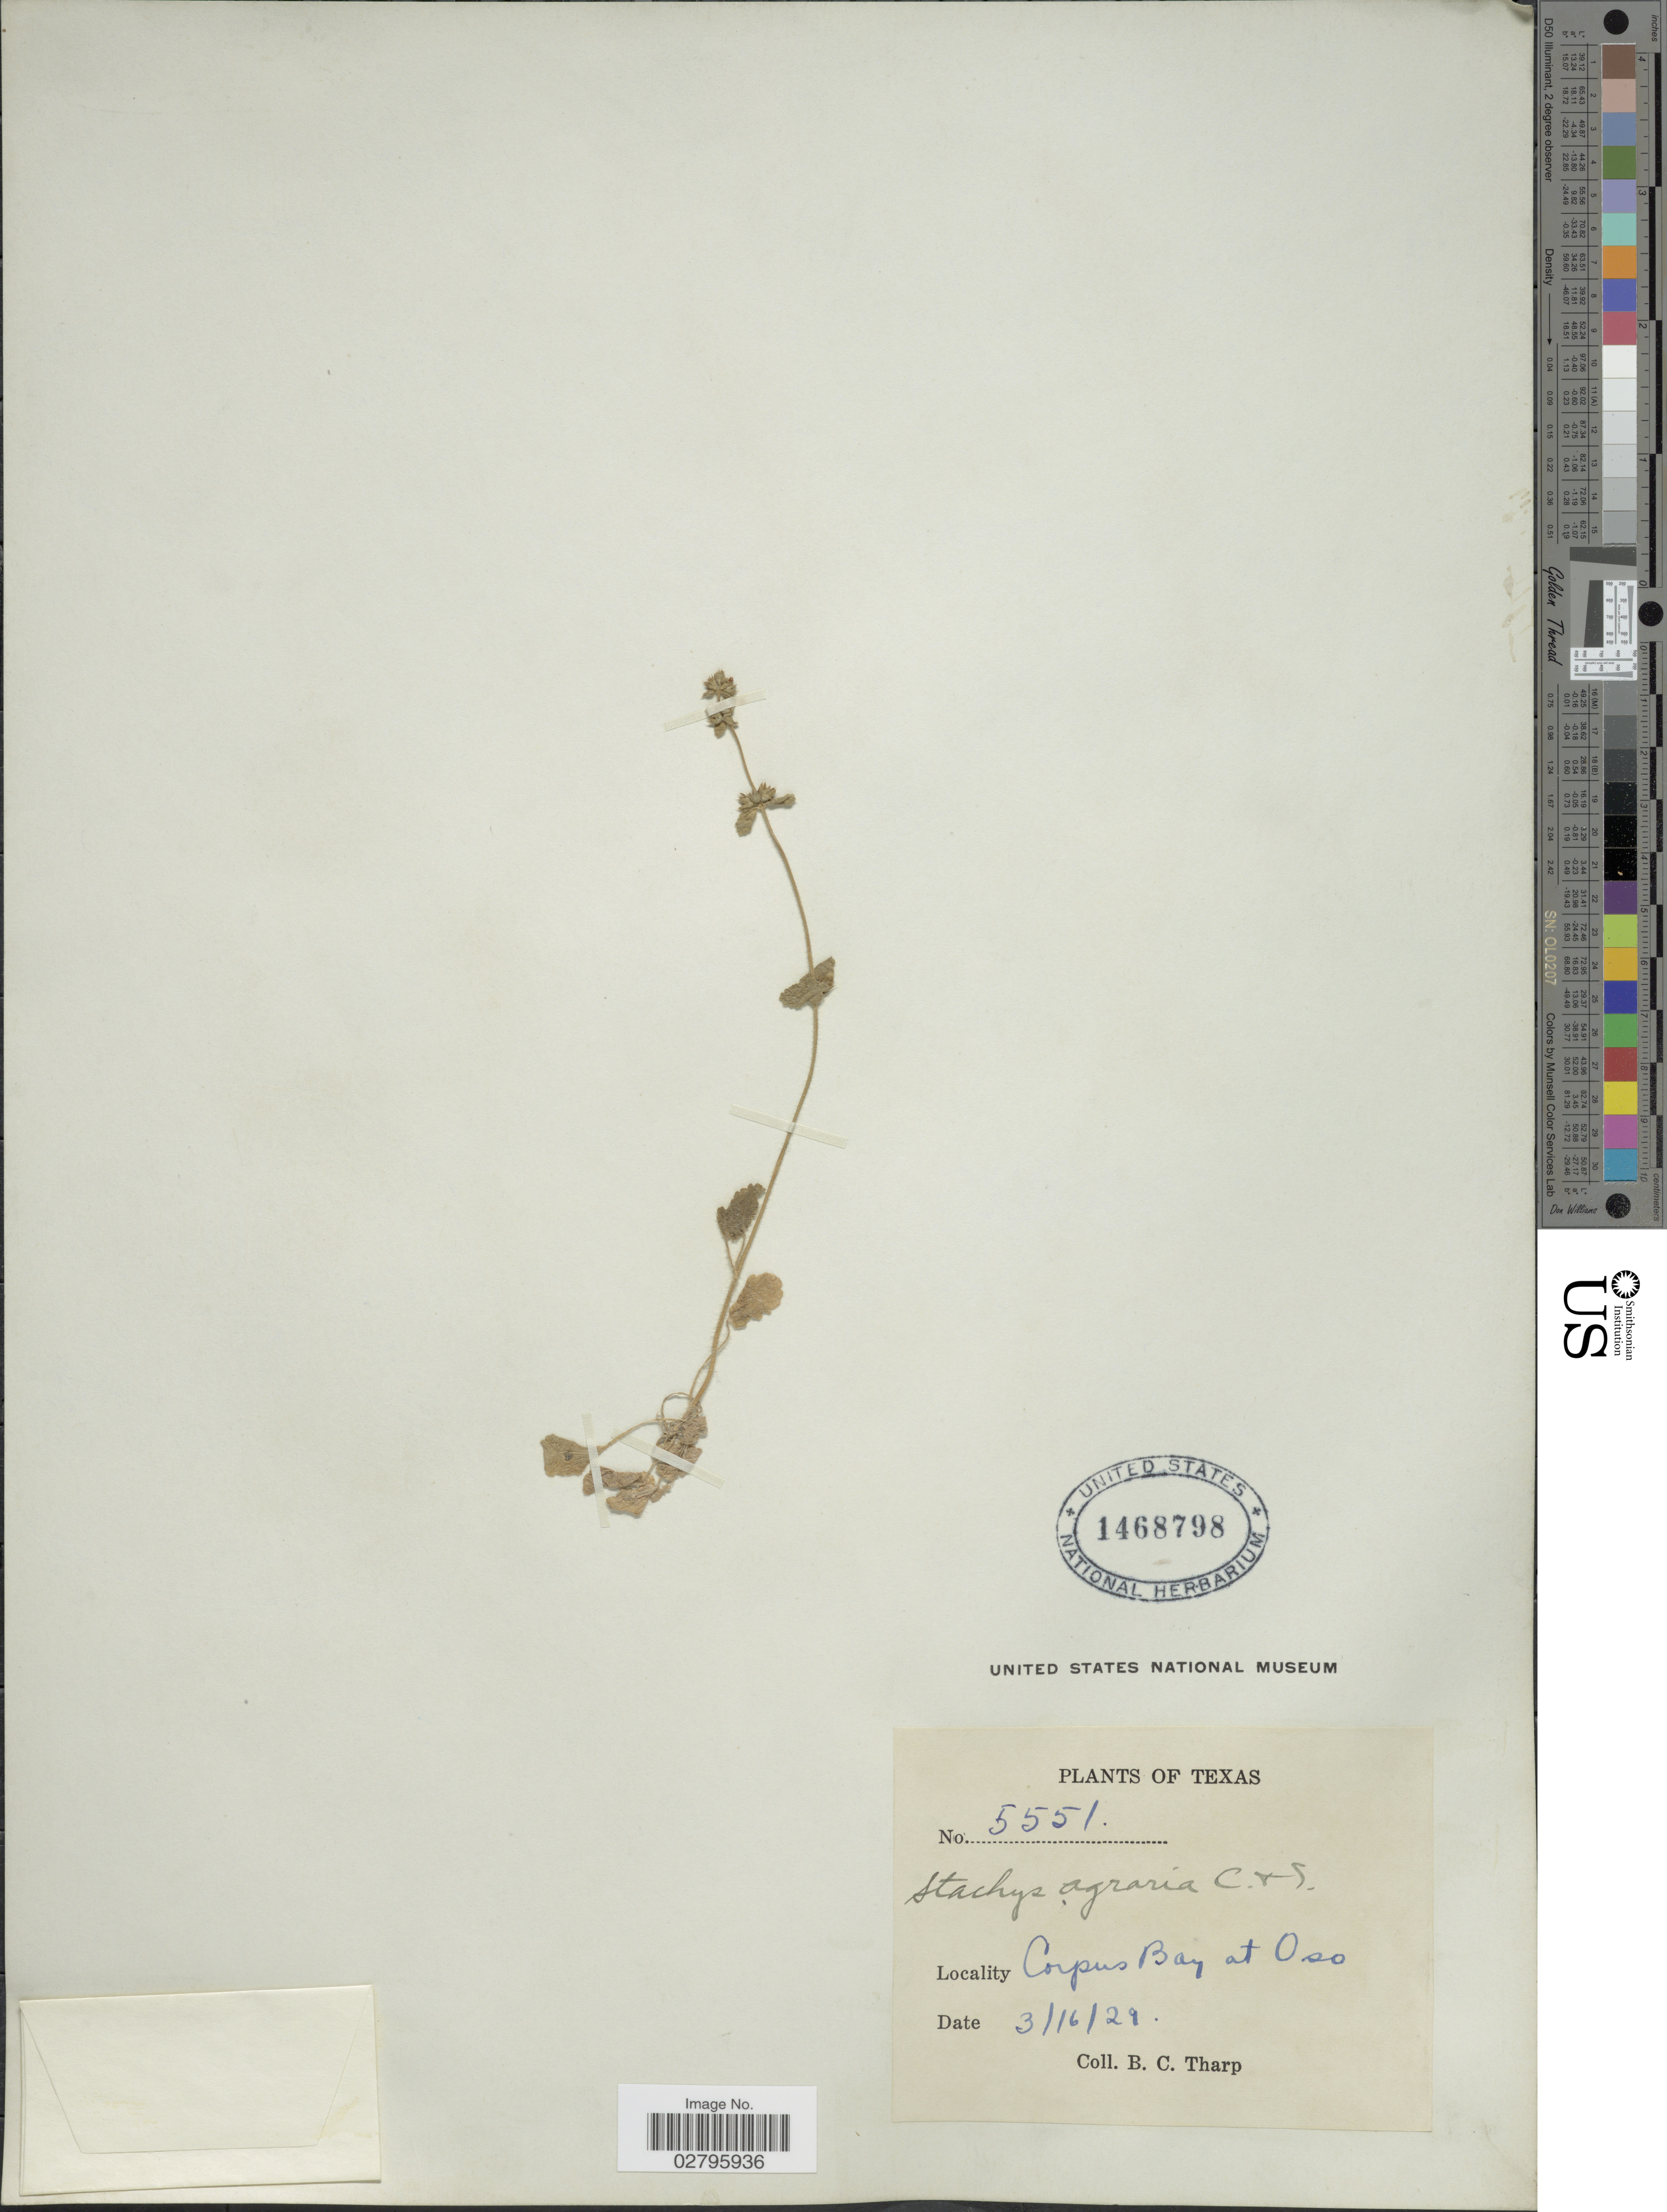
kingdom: Plantae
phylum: Tracheophyta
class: Magnoliopsida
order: Lamiales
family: Lamiaceae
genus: Stachys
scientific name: Stachys agraria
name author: Schltdl. & Cham.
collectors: B. C. Tharp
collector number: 5551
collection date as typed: Transcribed d/m/y: 16/3/29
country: United States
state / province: Texas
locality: Corpus Bay at Oso.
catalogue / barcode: US 1468798